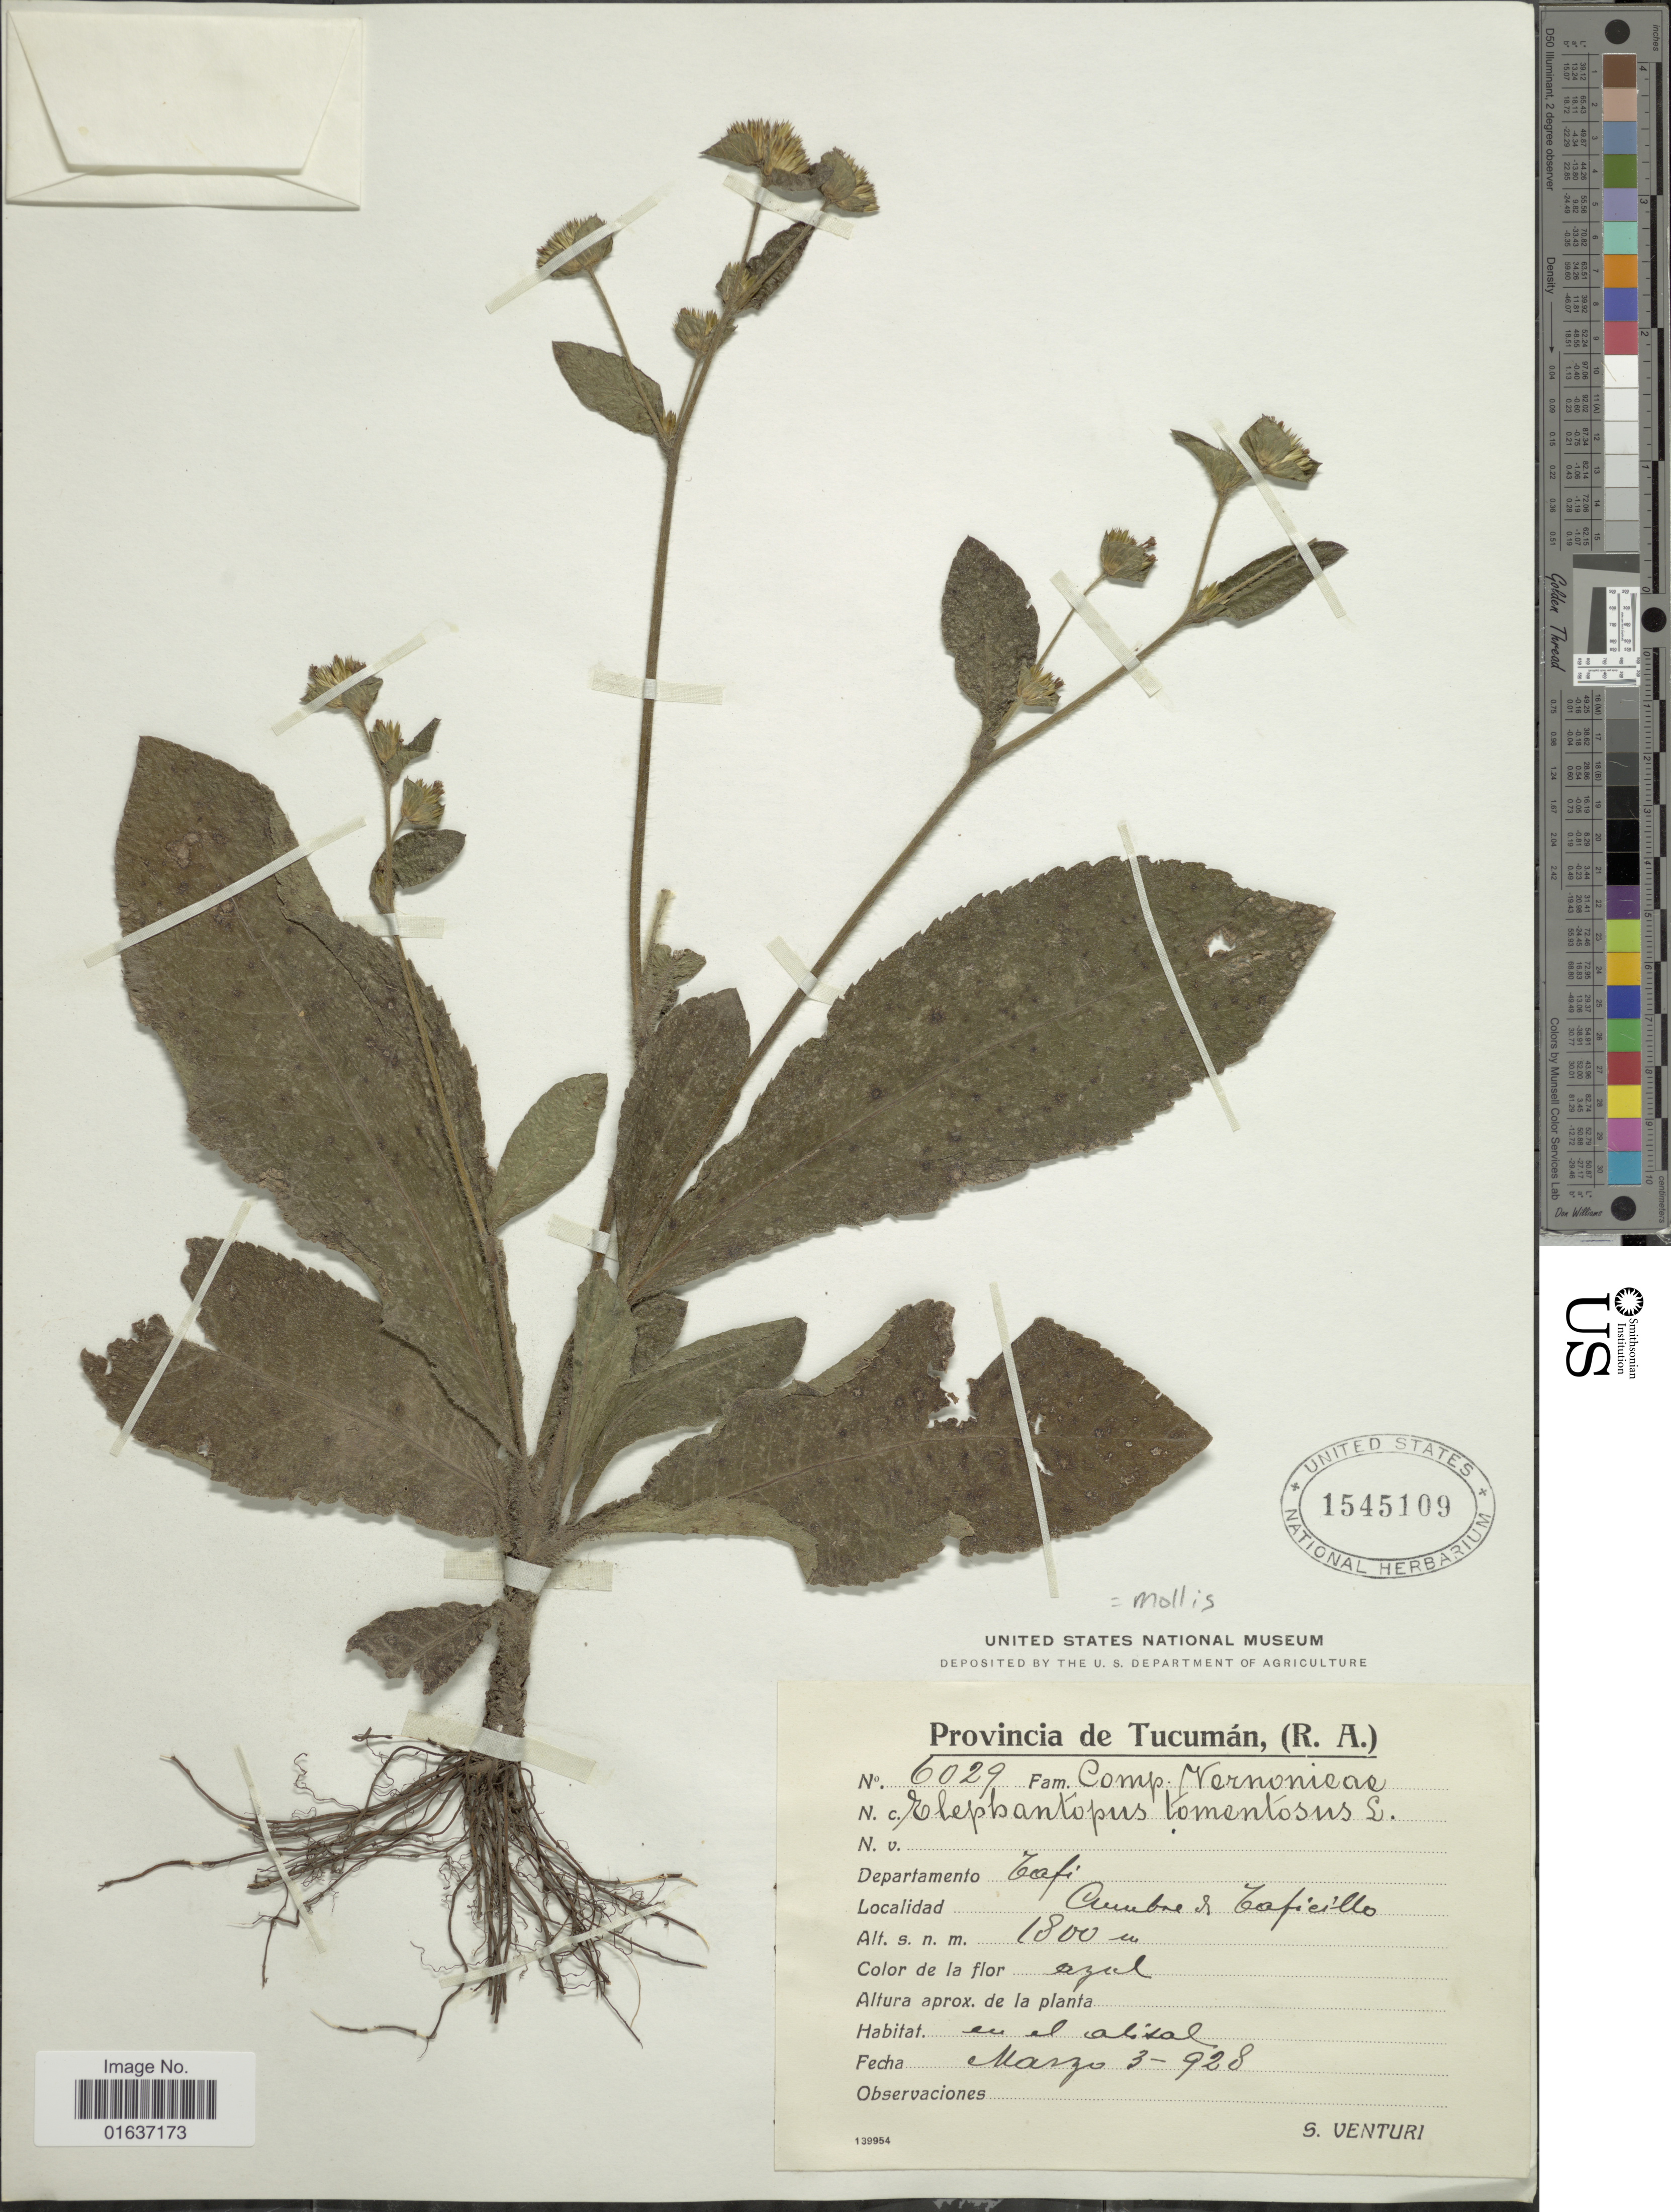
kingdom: Plantae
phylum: Tracheophyta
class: Magnoliopsida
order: Asterales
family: Asteraceae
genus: Elephantopus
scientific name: Elephantopus mollis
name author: Kunth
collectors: S. Venturi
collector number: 6029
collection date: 1928-03-03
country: Argentina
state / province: Tucumán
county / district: Tafí Viejo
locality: Taficillo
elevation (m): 1800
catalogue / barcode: US 1545109